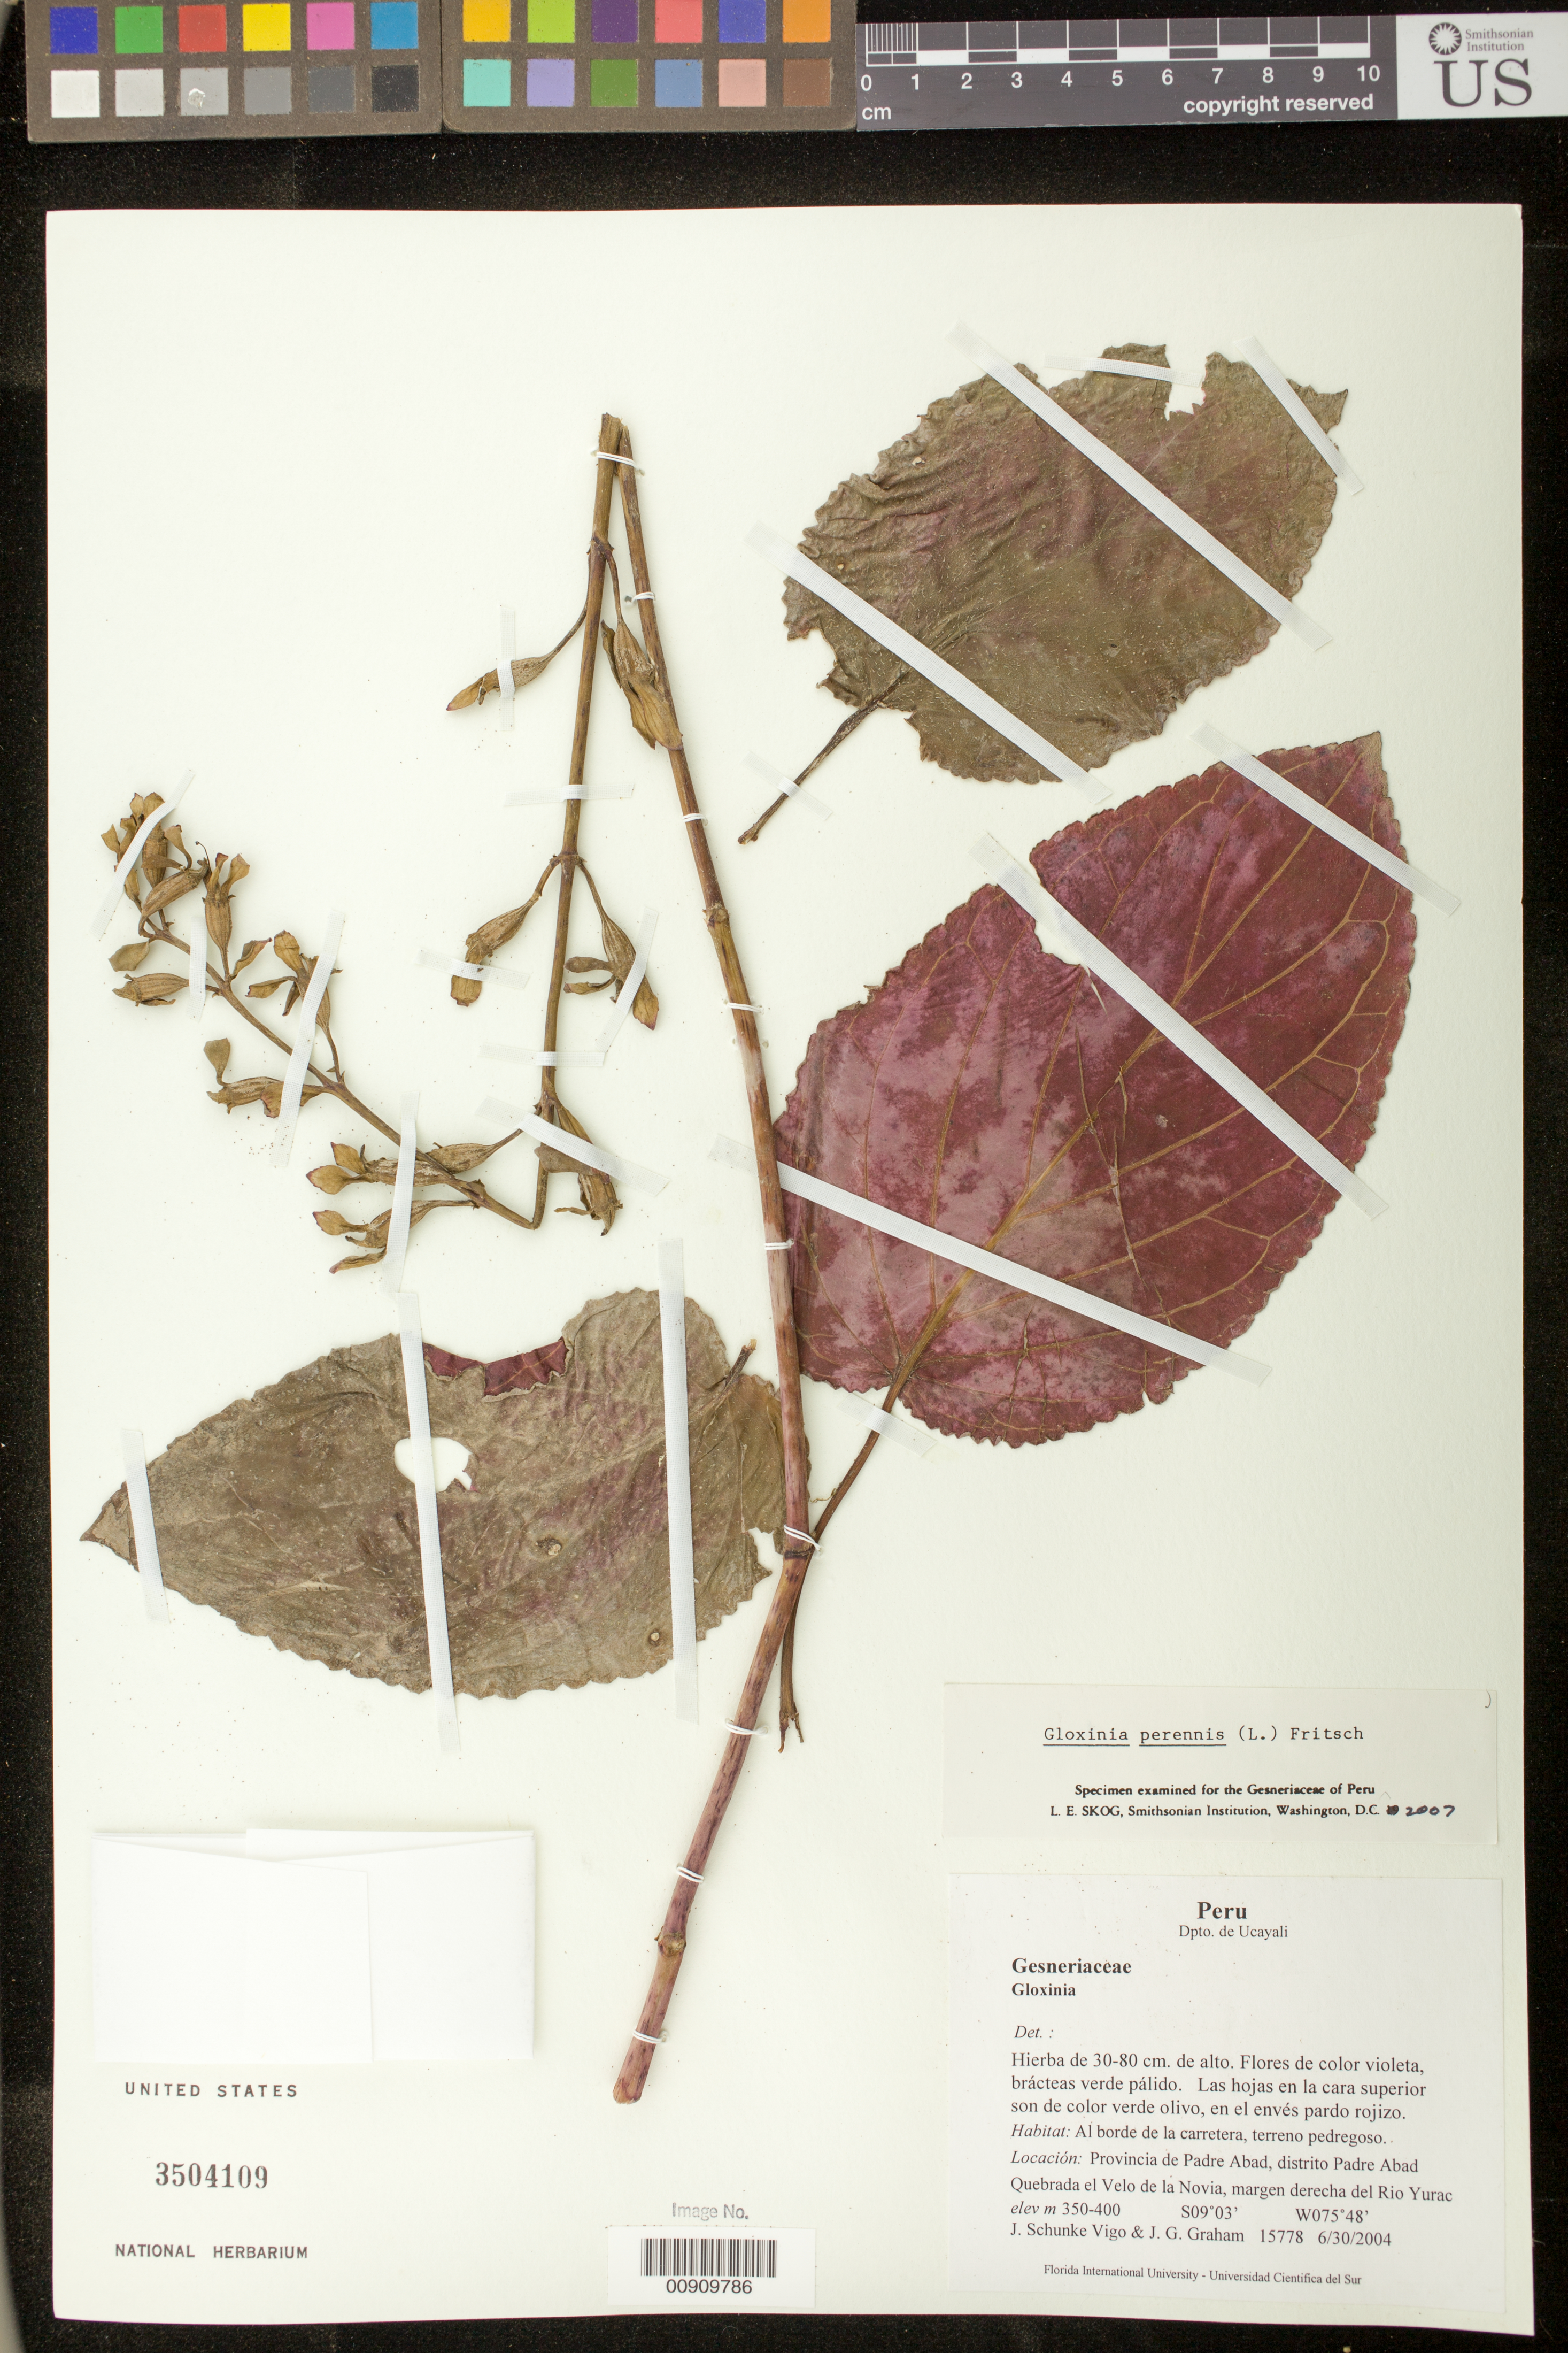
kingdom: Plantae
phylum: Tracheophyta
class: Magnoliopsida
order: Lamiales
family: Gesneriaceae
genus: Gloxinia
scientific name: Gloxinia perennis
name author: (L.) Fritsch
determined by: Skog, Laurence E.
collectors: J. Schunke Vigo & J. G. Graham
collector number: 15778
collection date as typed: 30 Jun 2004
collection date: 2004-06-30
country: Peru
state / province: Ucayali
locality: Provincia de Padre Abad, distrito Padre Abad. Quebrada el Velo de la Novia, margen derecha del Rio Yurac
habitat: Al borde de la carretera, terreno pedregoso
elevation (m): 350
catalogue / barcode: US 3504109